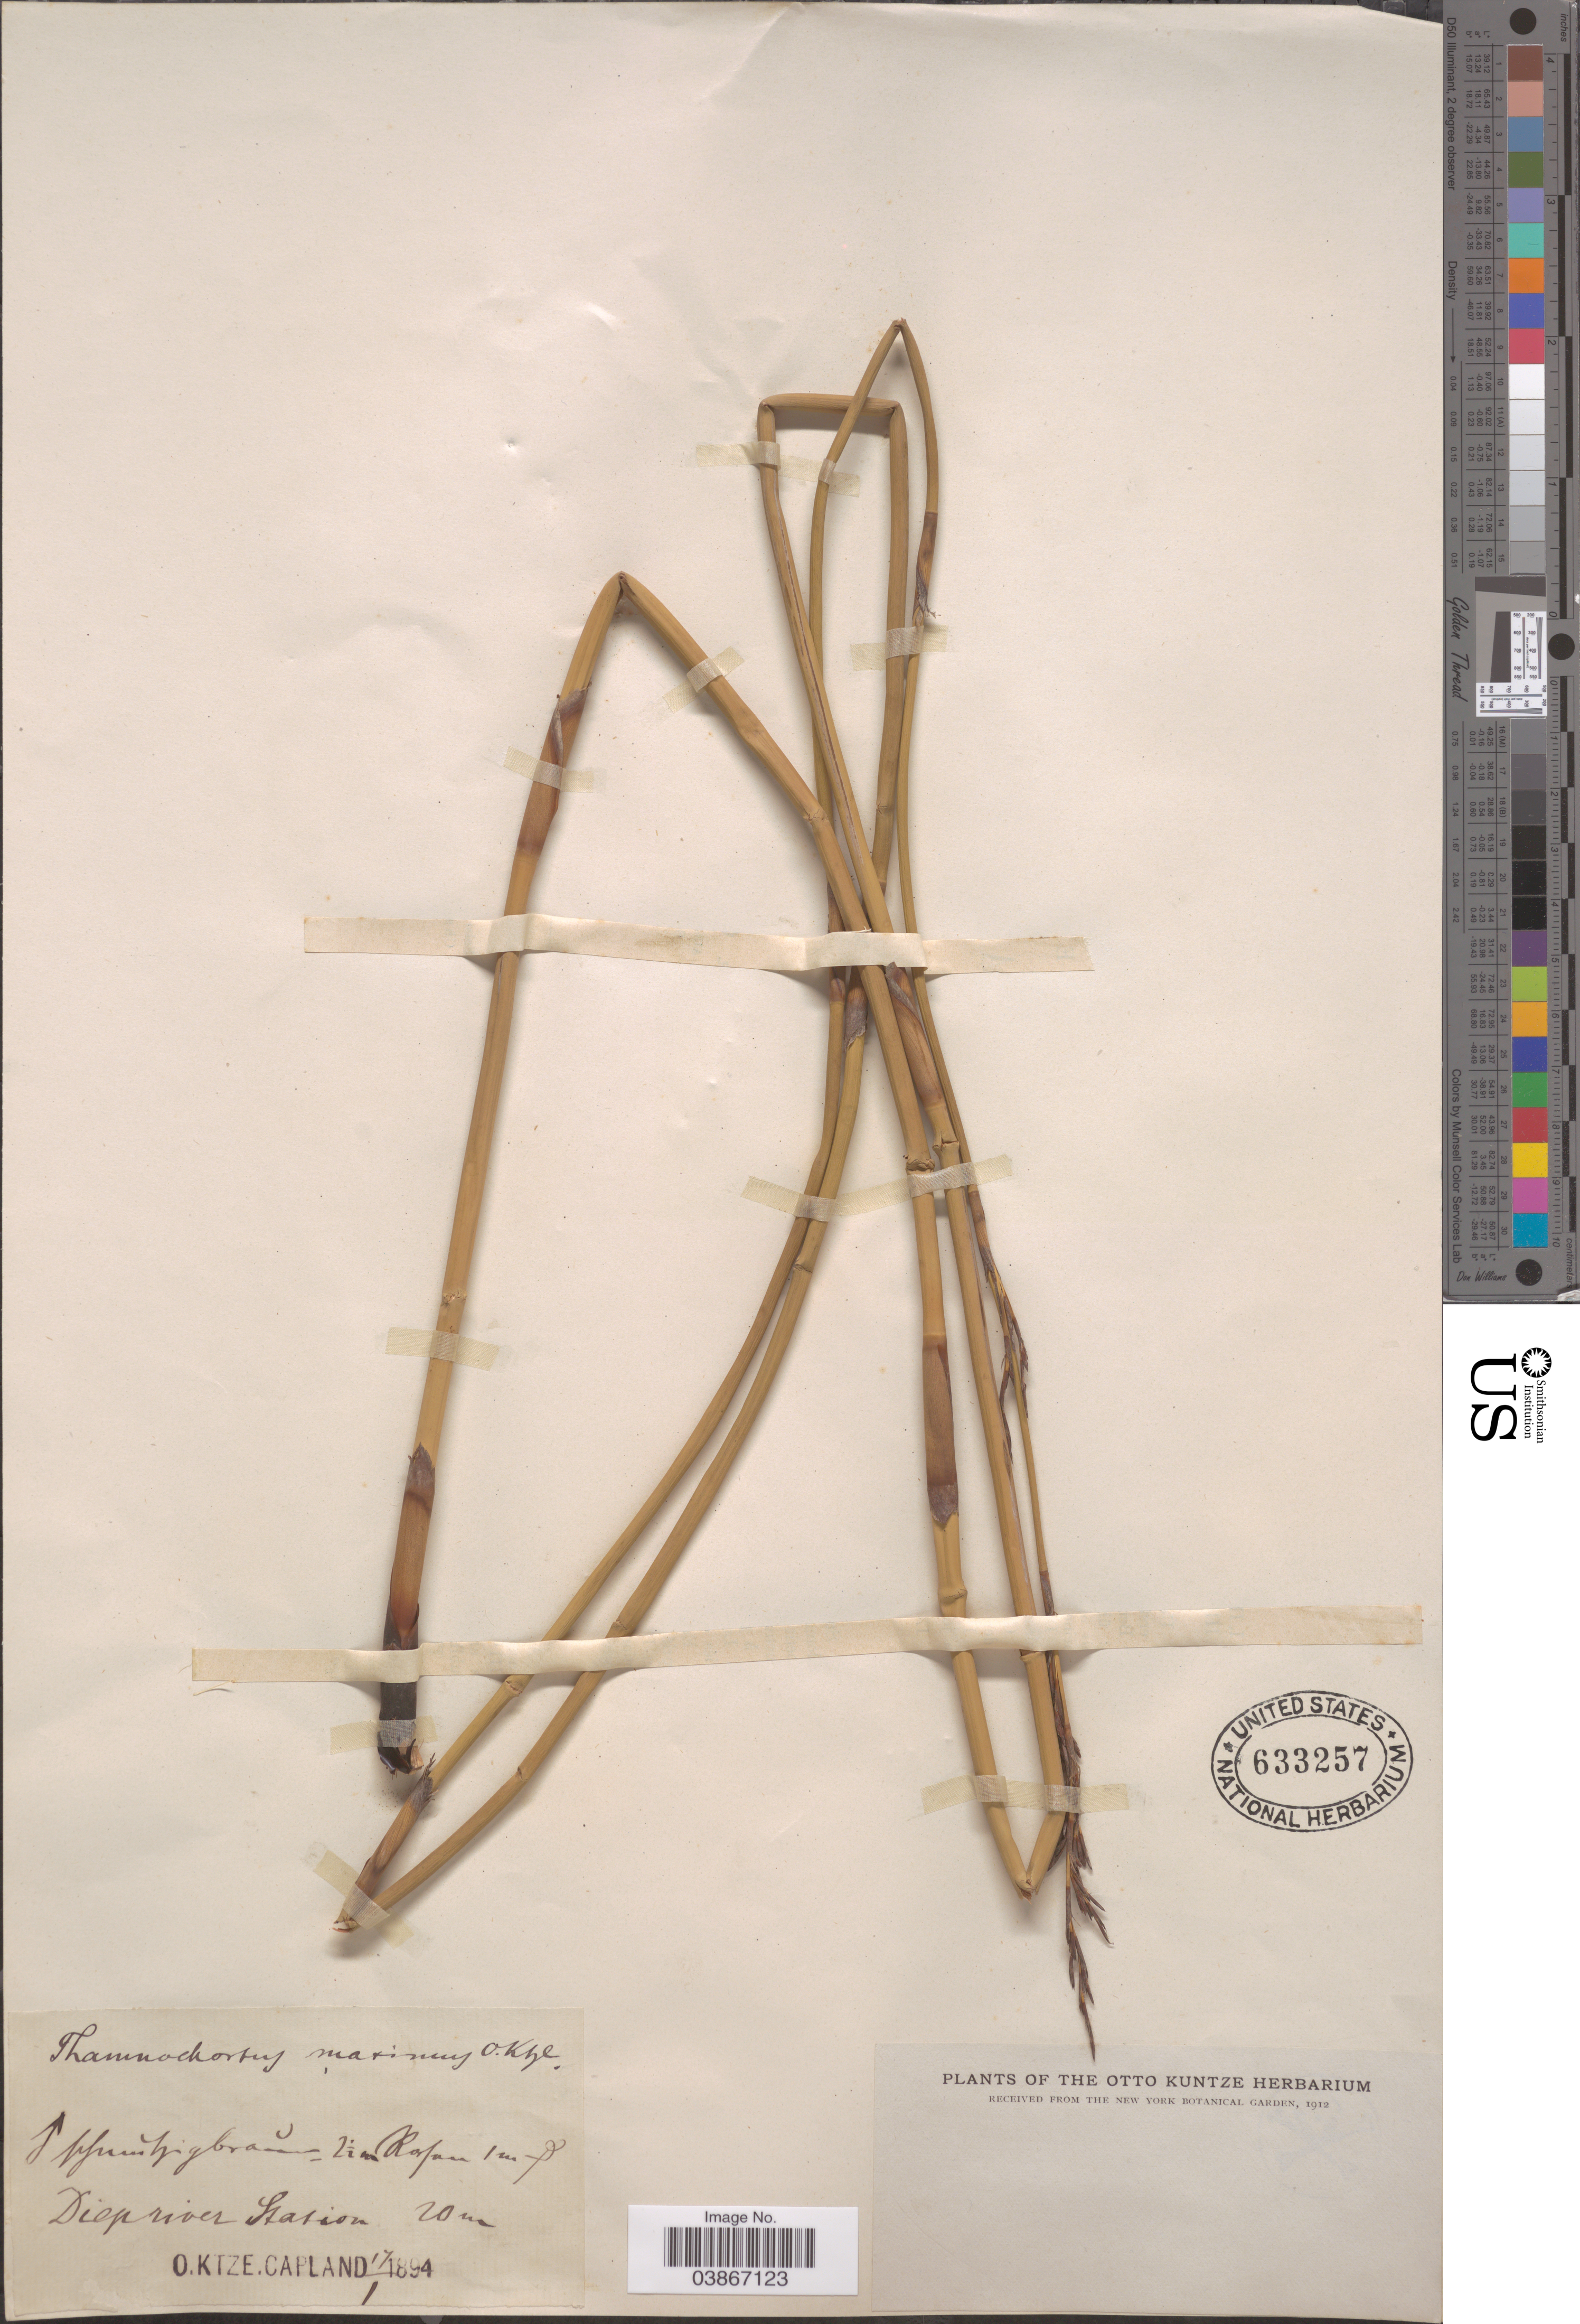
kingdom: Plantae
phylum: Tracheophyta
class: Liliopsida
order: Poales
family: Restionaceae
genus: Thamnochortus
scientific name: Thamnochortus maximus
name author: Kuntze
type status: Possible Type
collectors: C.E.O. Kuntze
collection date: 1894-01-17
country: South Africa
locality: Diep river Station.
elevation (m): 20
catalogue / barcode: US 633257